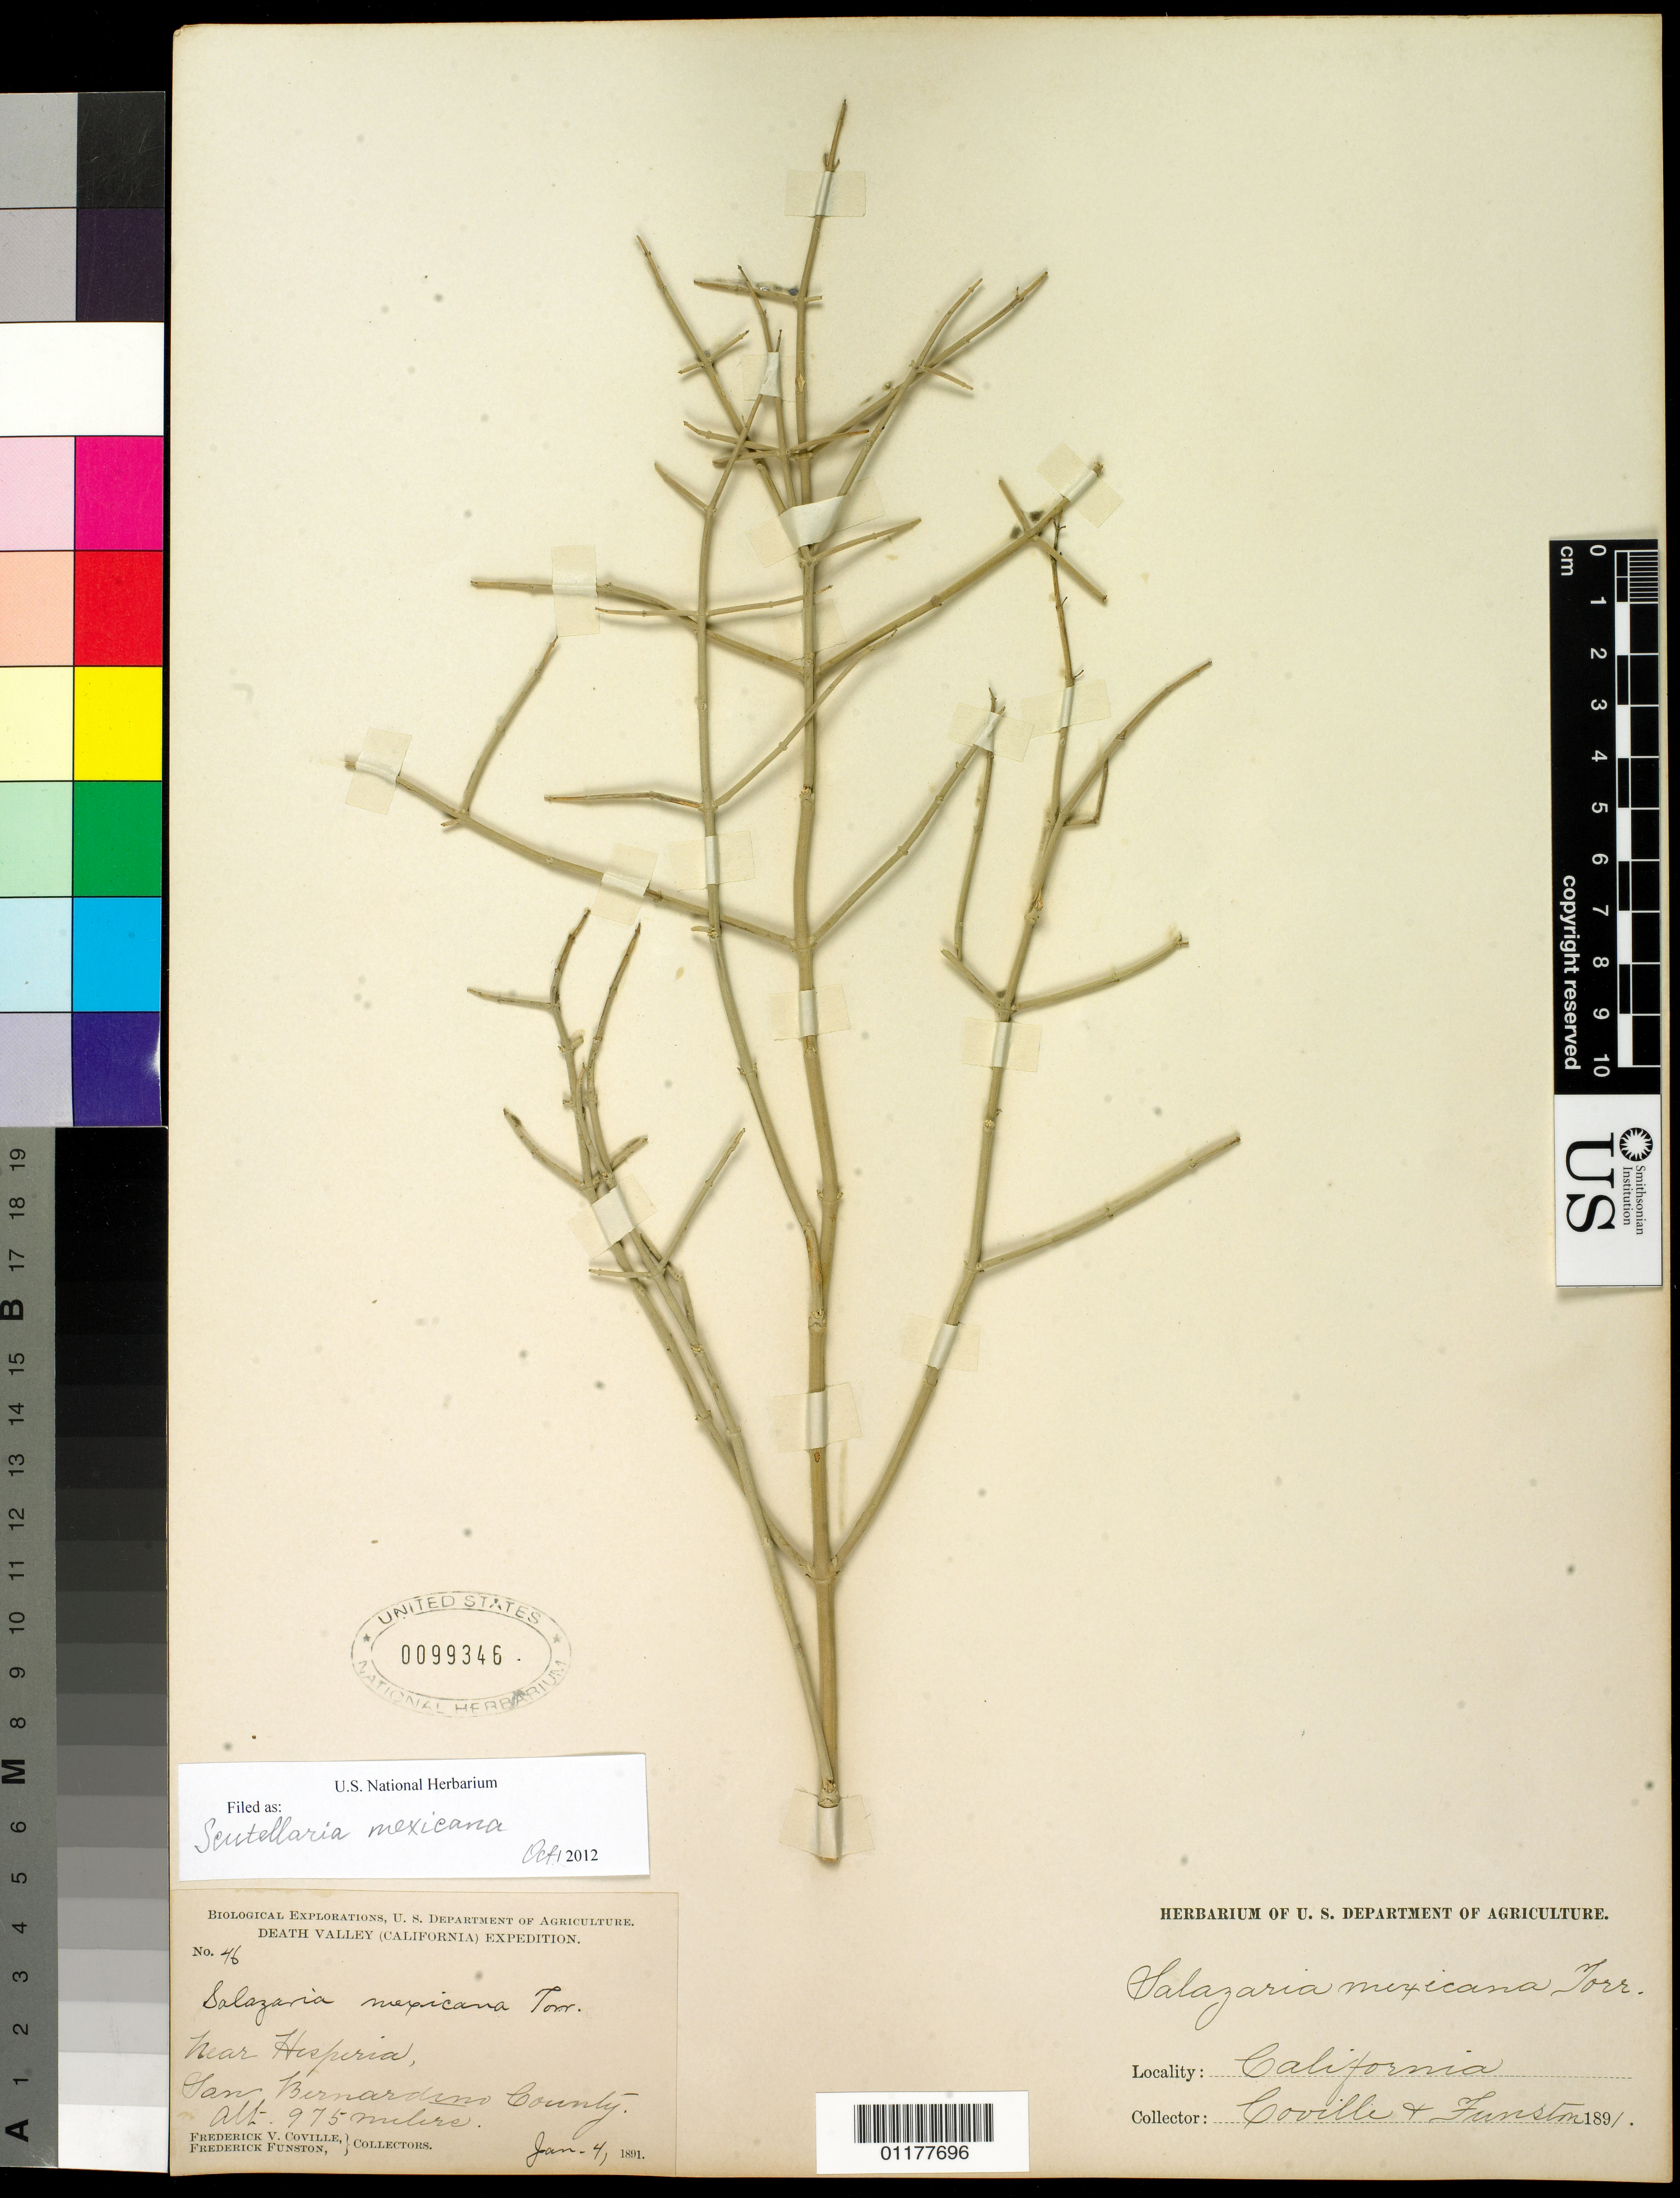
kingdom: Plantae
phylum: Tracheophyta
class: Magnoliopsida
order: Lamiales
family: Lamiaceae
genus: Scutellaria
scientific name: Scutellaria mexicana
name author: (Torr.) A.J. Paton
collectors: F. V. Coville & F. Funston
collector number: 46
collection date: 1891-01-04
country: United States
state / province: California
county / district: San Bernardino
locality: near Hesperia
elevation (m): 975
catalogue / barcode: US 99346